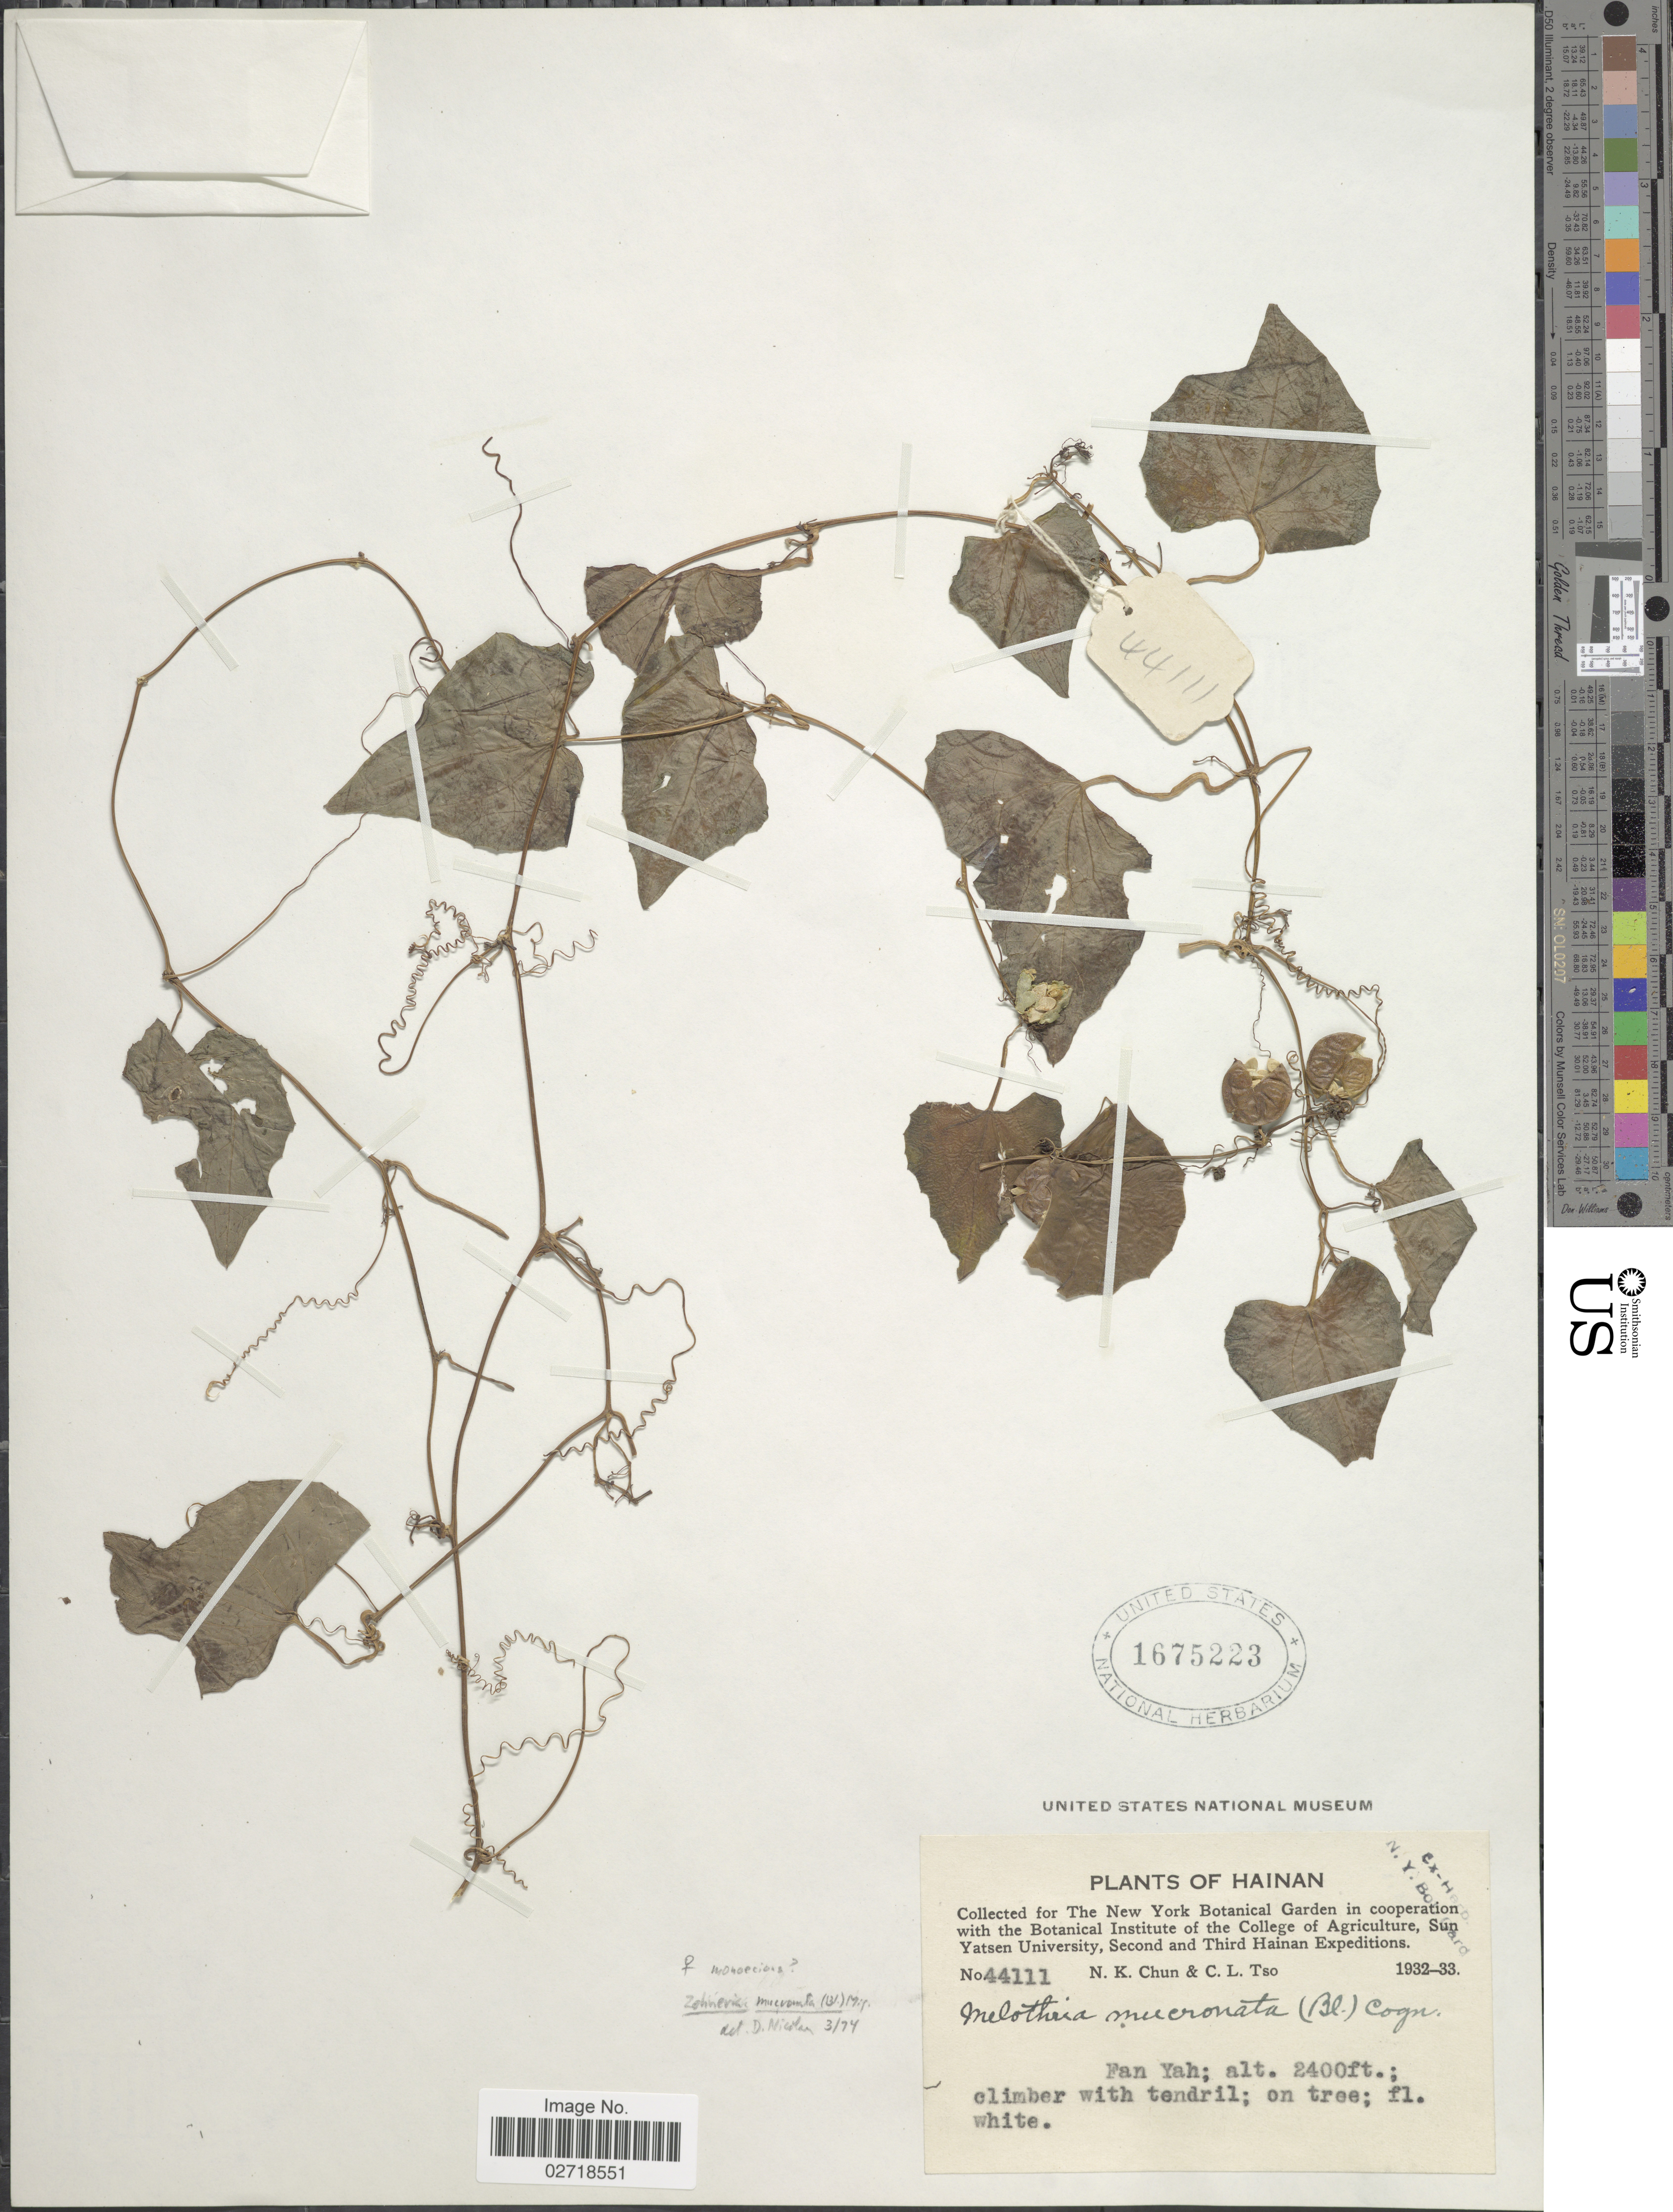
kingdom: Plantae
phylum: Tracheophyta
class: Magnoliopsida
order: Cucurbitales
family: Cucurbitaceae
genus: Zehneria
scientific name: Zehneria mucronata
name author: (Blume) Miq.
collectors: N. K. Chun & C. Tso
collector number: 44111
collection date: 1932/1933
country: China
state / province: Hainan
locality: Hainan, Fan Yah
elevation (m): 732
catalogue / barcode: US 1675223